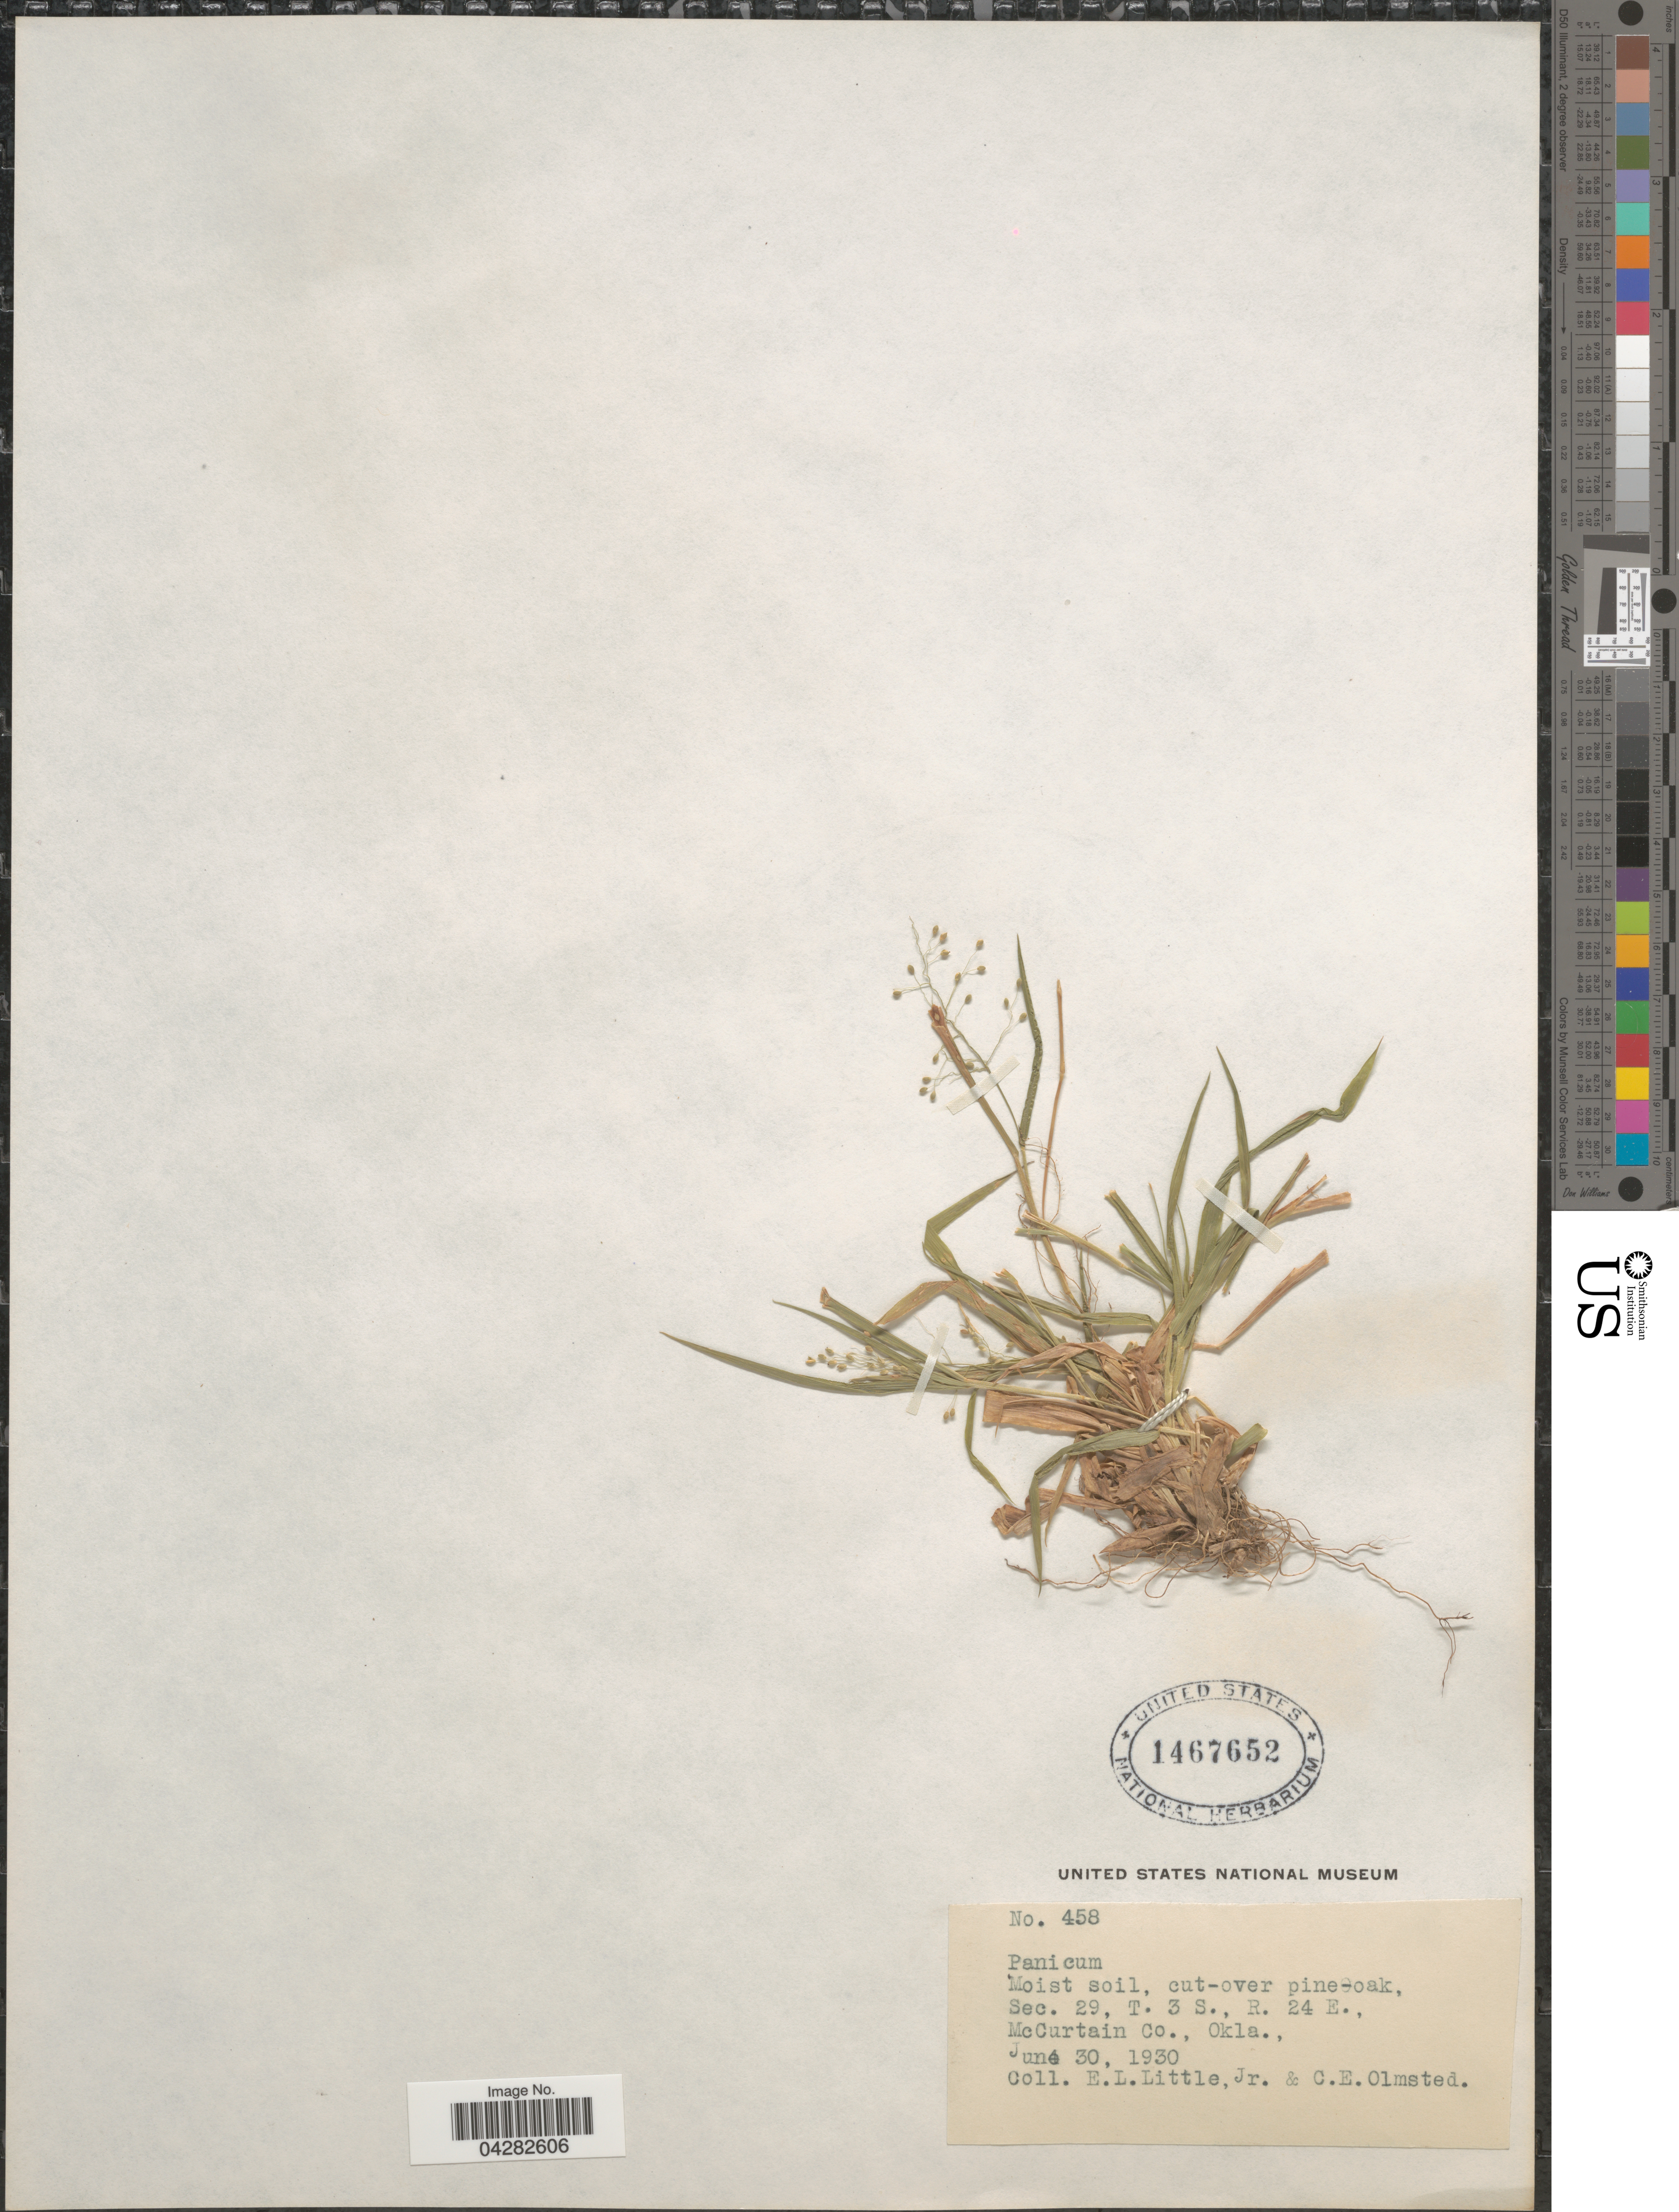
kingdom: Plantae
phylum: Tracheophyta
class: Liliopsida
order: Poales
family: Poaceae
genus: Dichanthelium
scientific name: Dichanthelium laxiflorum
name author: (Lam.) Gould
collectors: E. L. Little & C. Olmsted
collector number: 458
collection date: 1930-06-30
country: United States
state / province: Oklahoma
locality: Sec. 29, T. 3 S., R. 24 E., McCurtain Co.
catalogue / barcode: US 1467652